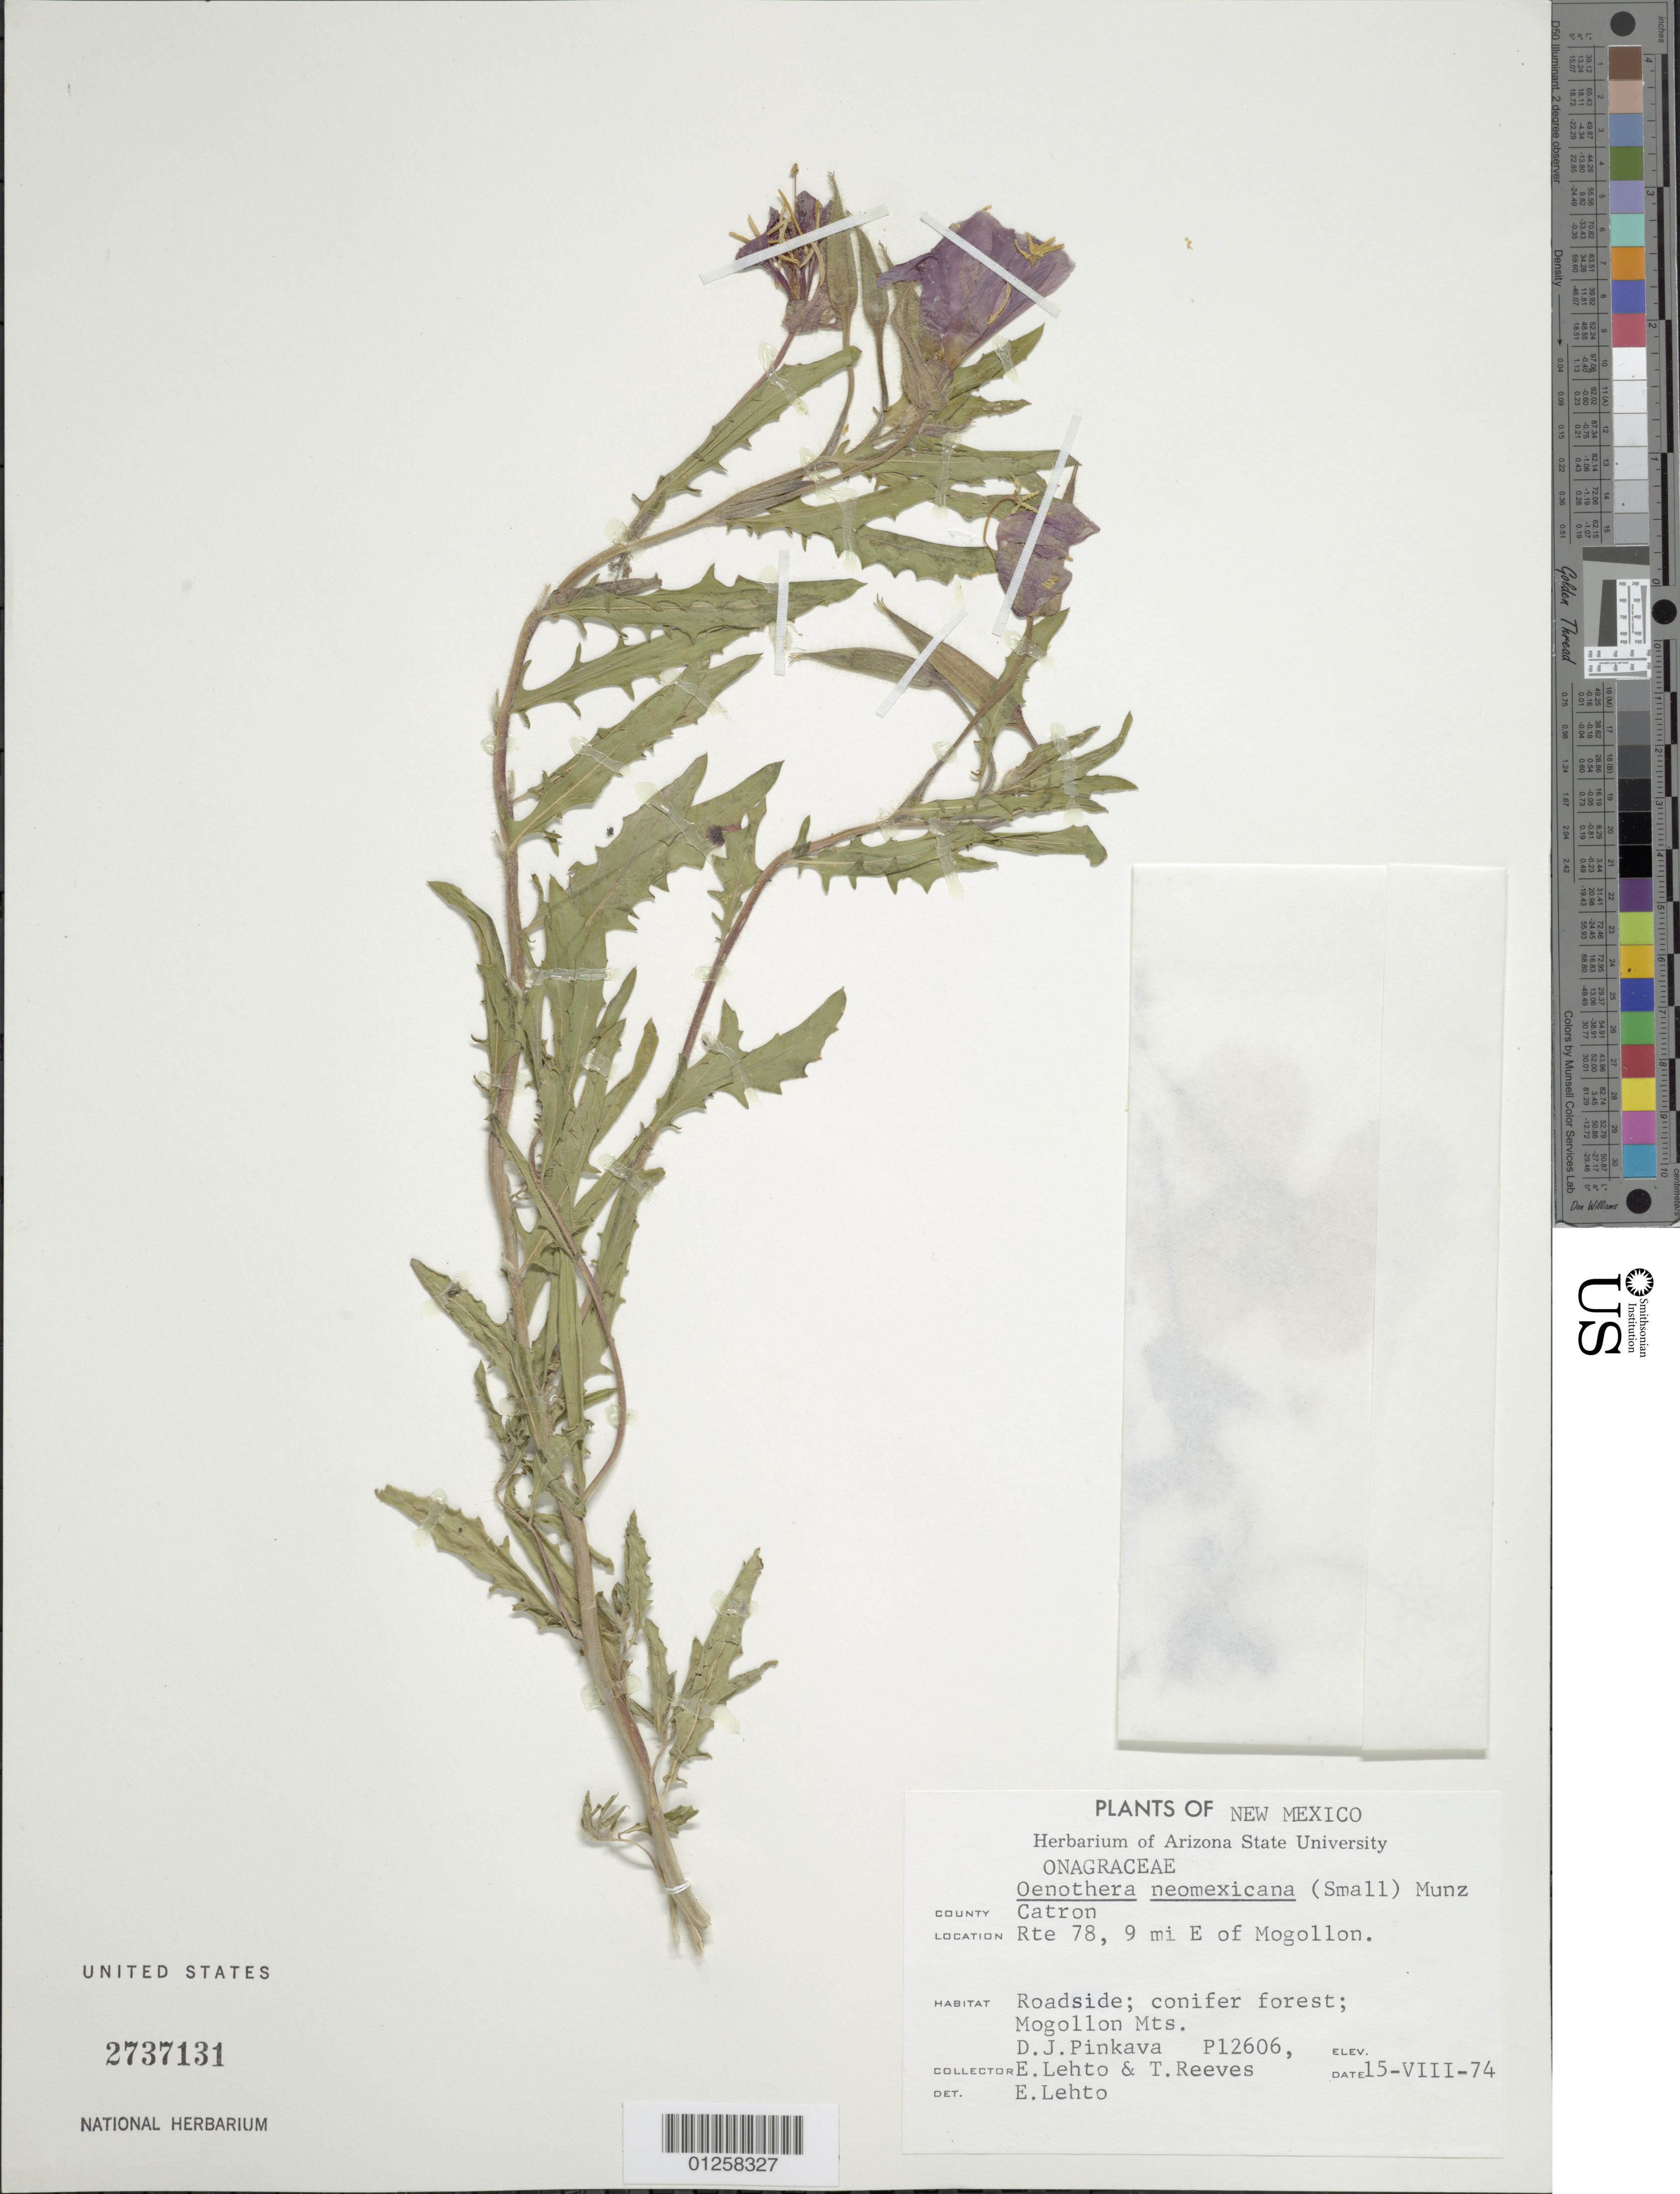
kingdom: Plantae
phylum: Tracheophyta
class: Magnoliopsida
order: Myrtales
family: Onagraceae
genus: Oenothera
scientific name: Oenothera neomexicana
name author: (Small) Munz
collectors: D. J. Pinkava, E. Lehto & T. Reeves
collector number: P12606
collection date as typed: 15 Aug 1974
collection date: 1974-08-15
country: United States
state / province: New Mexico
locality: Rte 78, 9 mi E of Mogollon, Mogollon Mts.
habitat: Roadside; conifer forest.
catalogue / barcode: US 2737131